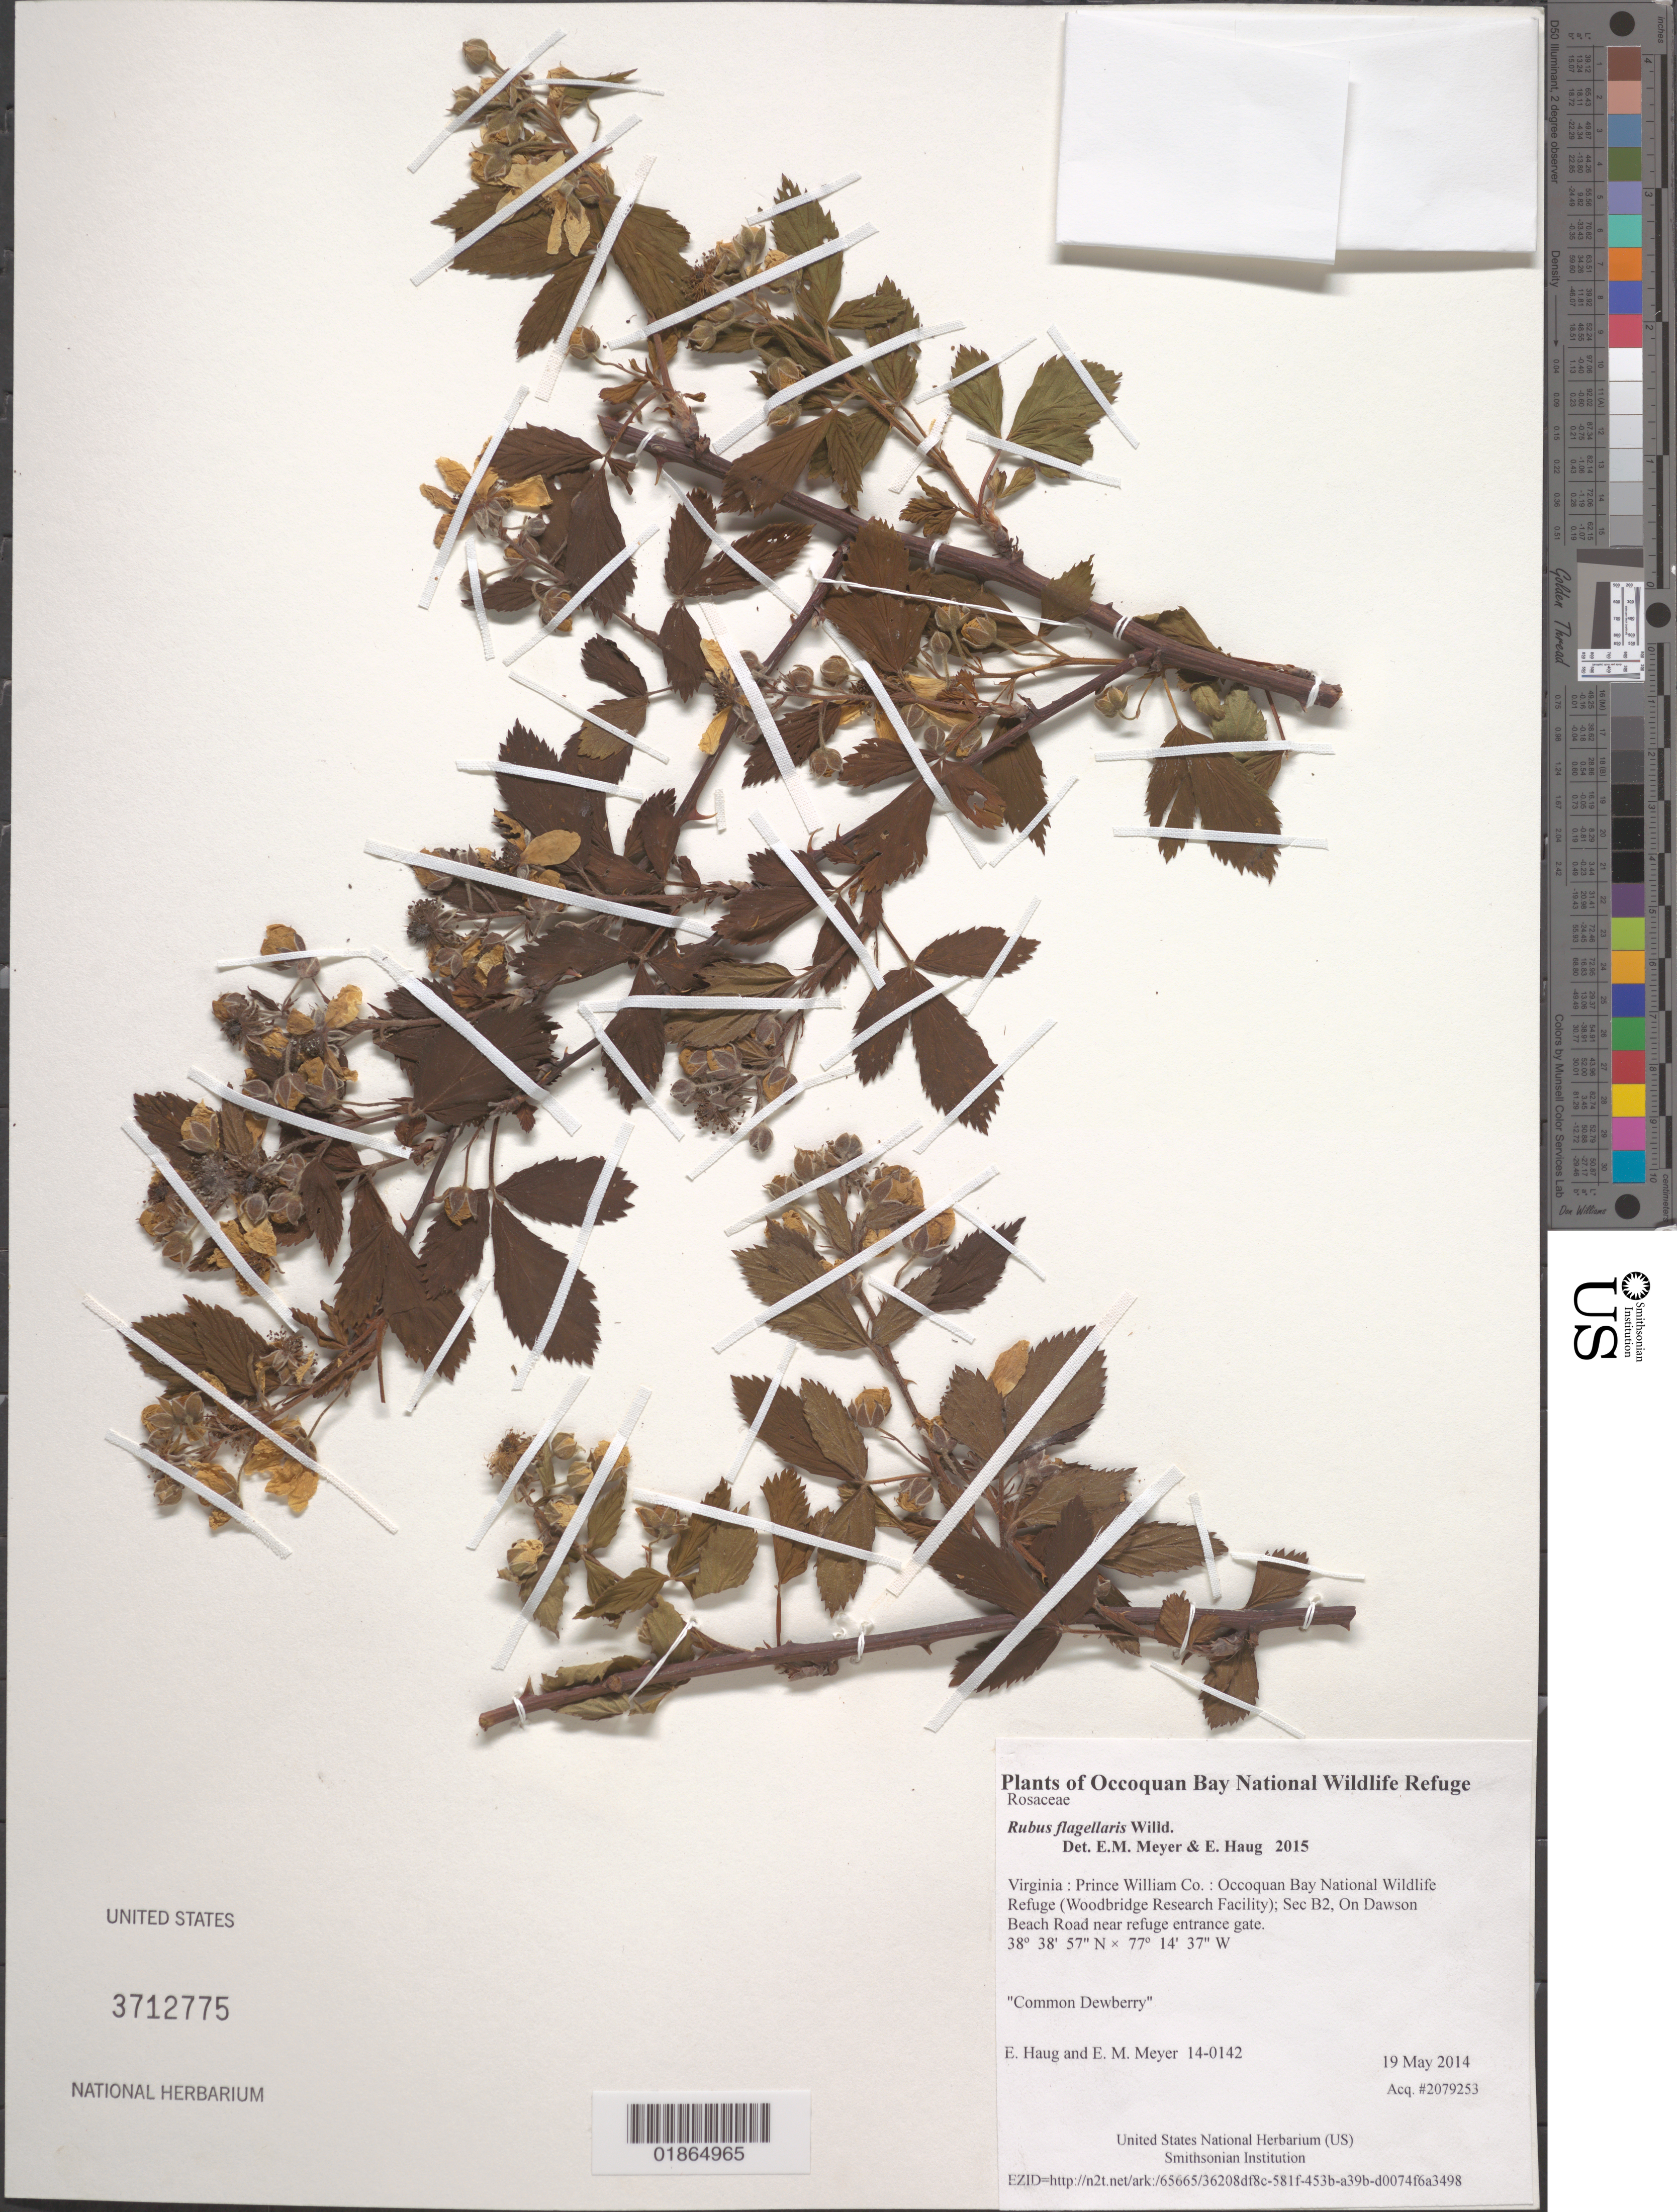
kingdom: Plantae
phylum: Tracheophyta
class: Magnoliopsida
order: Rosales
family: Rosaceae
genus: Rubus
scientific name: Rubus flagellaris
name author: Willd.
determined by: Meyer, E. M.; Haug, E.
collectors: E. Haug & E. M. Meyer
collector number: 14-0142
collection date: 2014-05-19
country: United States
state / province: Virginia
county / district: Prince William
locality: Occoquan Bay National Wildlife Refuge (Woodbridge Research Facility); Sec B2, On Dawson Beach Road near refuge entrance gate.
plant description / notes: Common Dewberry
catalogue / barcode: US 3712775